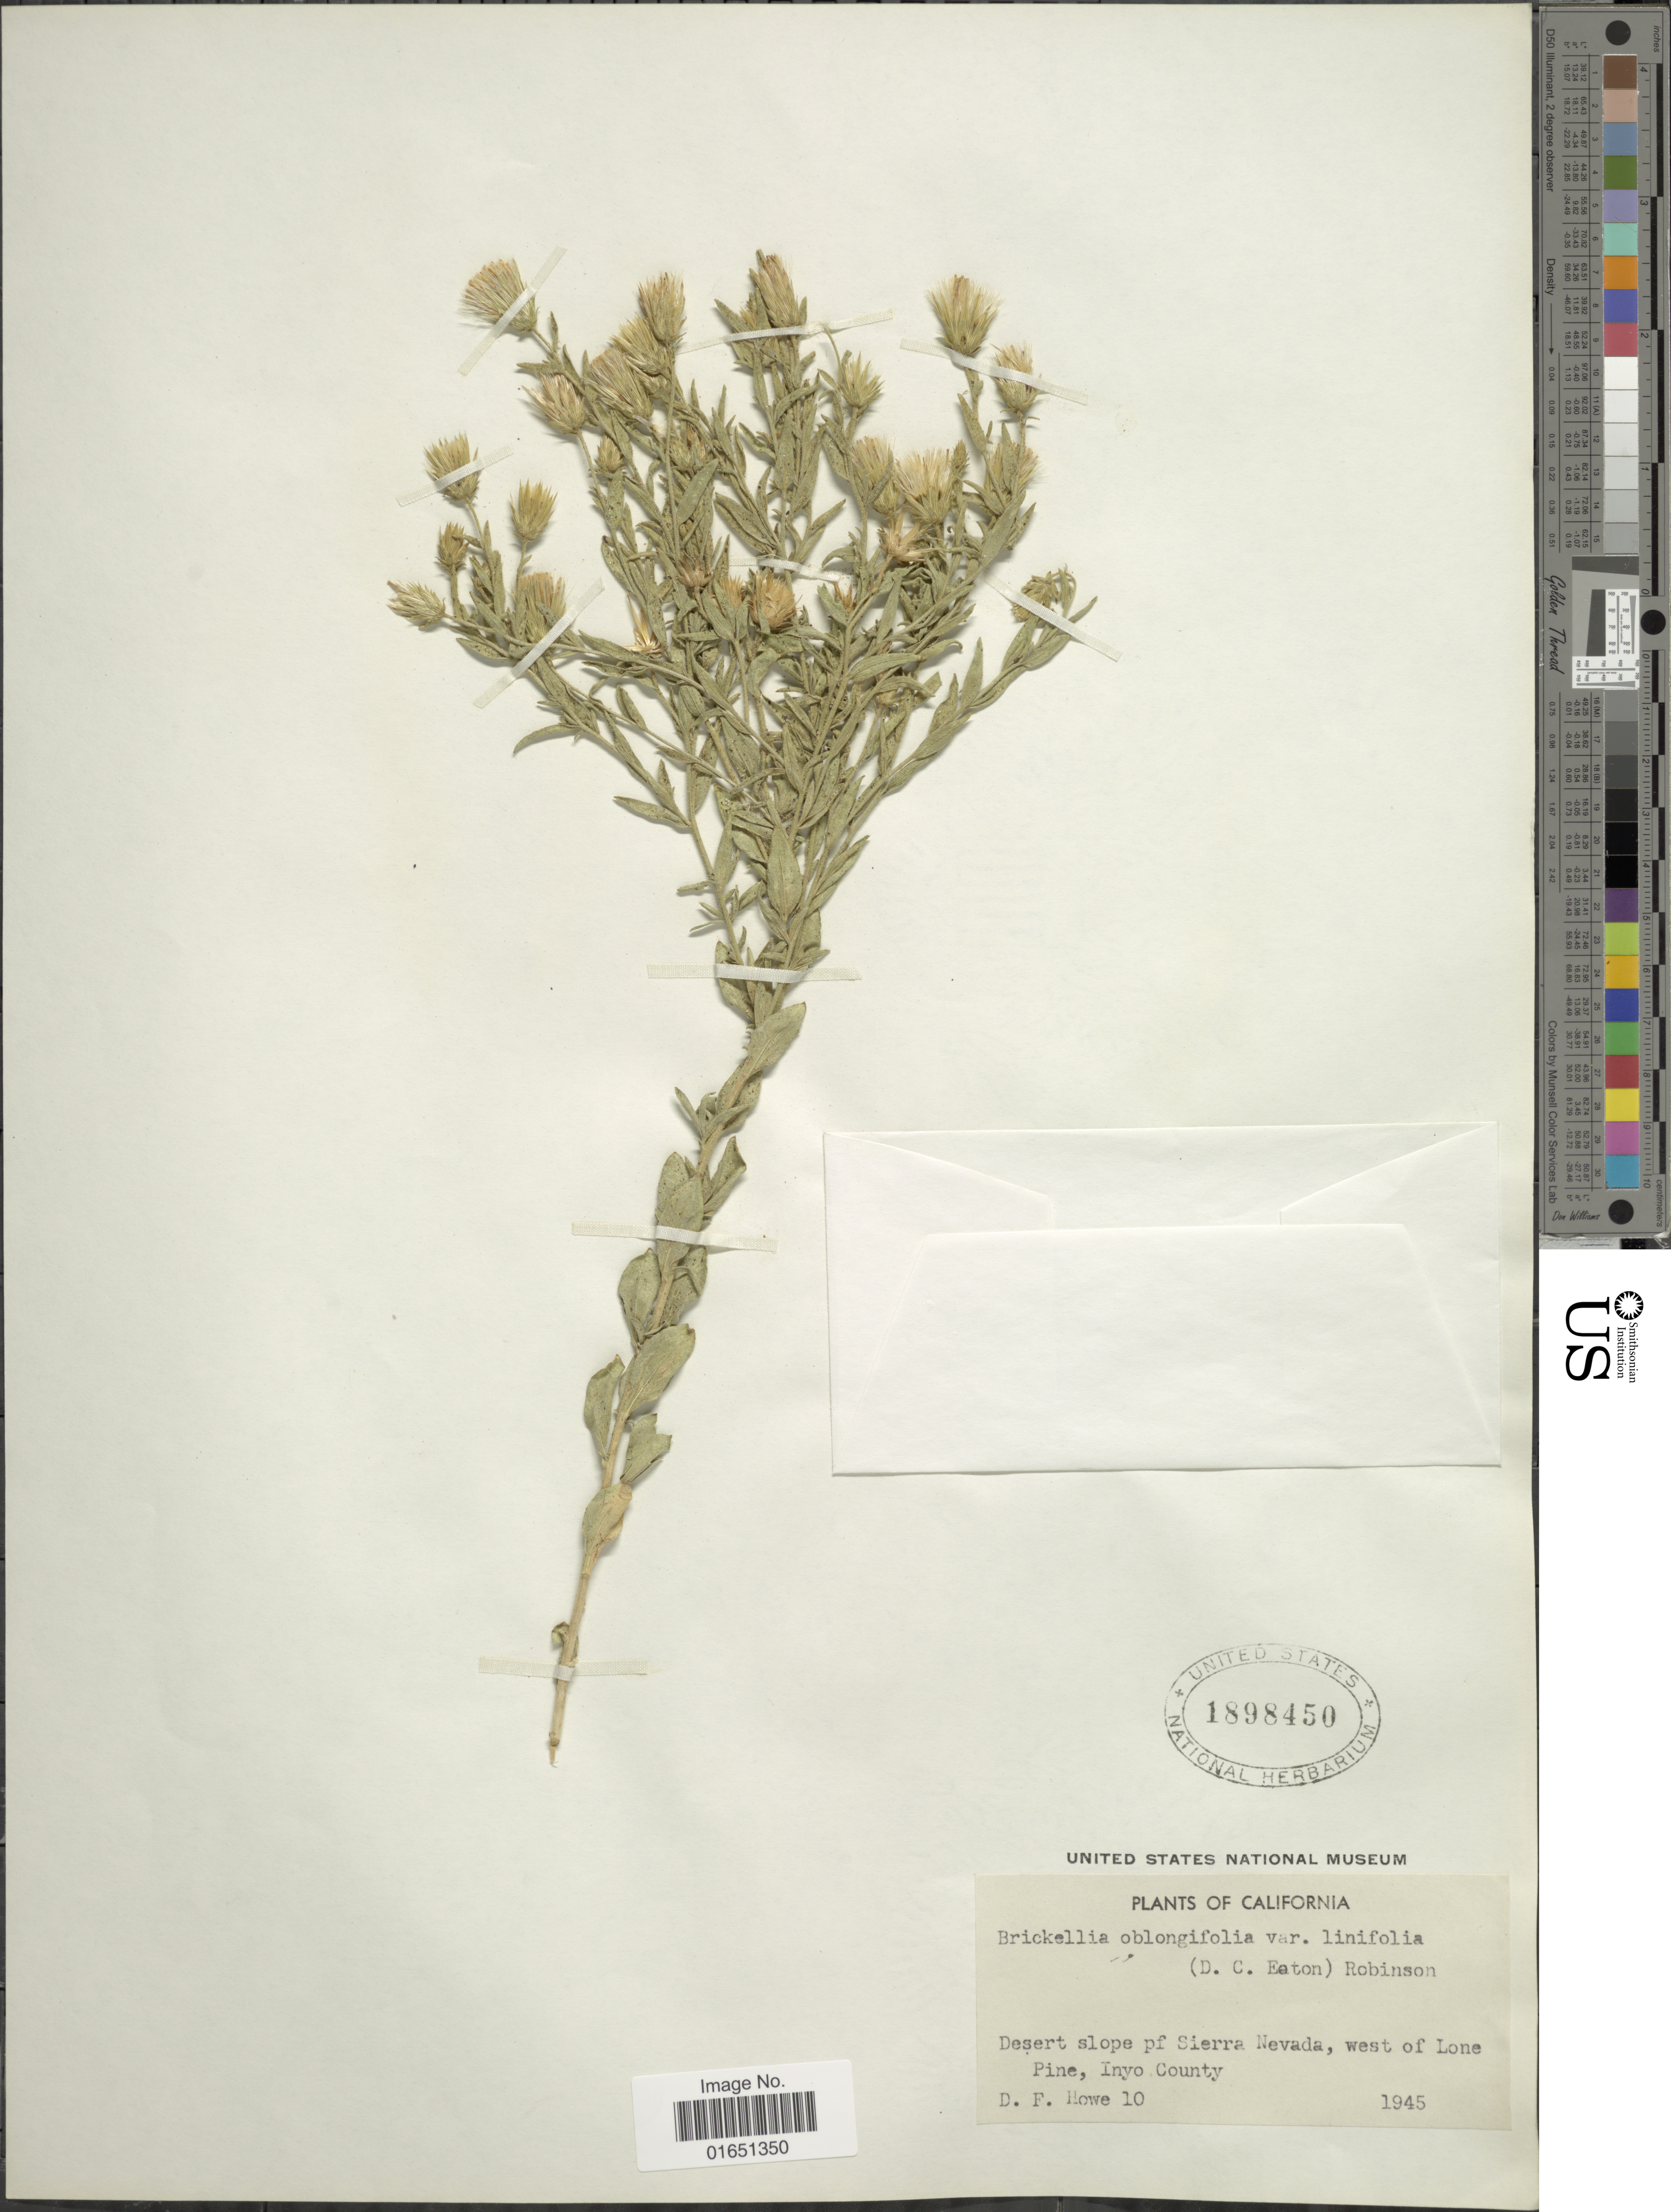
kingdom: Plantae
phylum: Tracheophyta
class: Magnoliopsida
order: Asterales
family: Asteraceae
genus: Brickellia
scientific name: Brickellia oblongifolia var. linifolia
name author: (D.C. Eaton) B.L. Rob.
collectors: D. Howe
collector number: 10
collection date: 1945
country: United States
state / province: California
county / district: Inyo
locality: Desert slope of Sierra Nevada, west of Lone Pine, Inyo County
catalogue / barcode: US 1898450